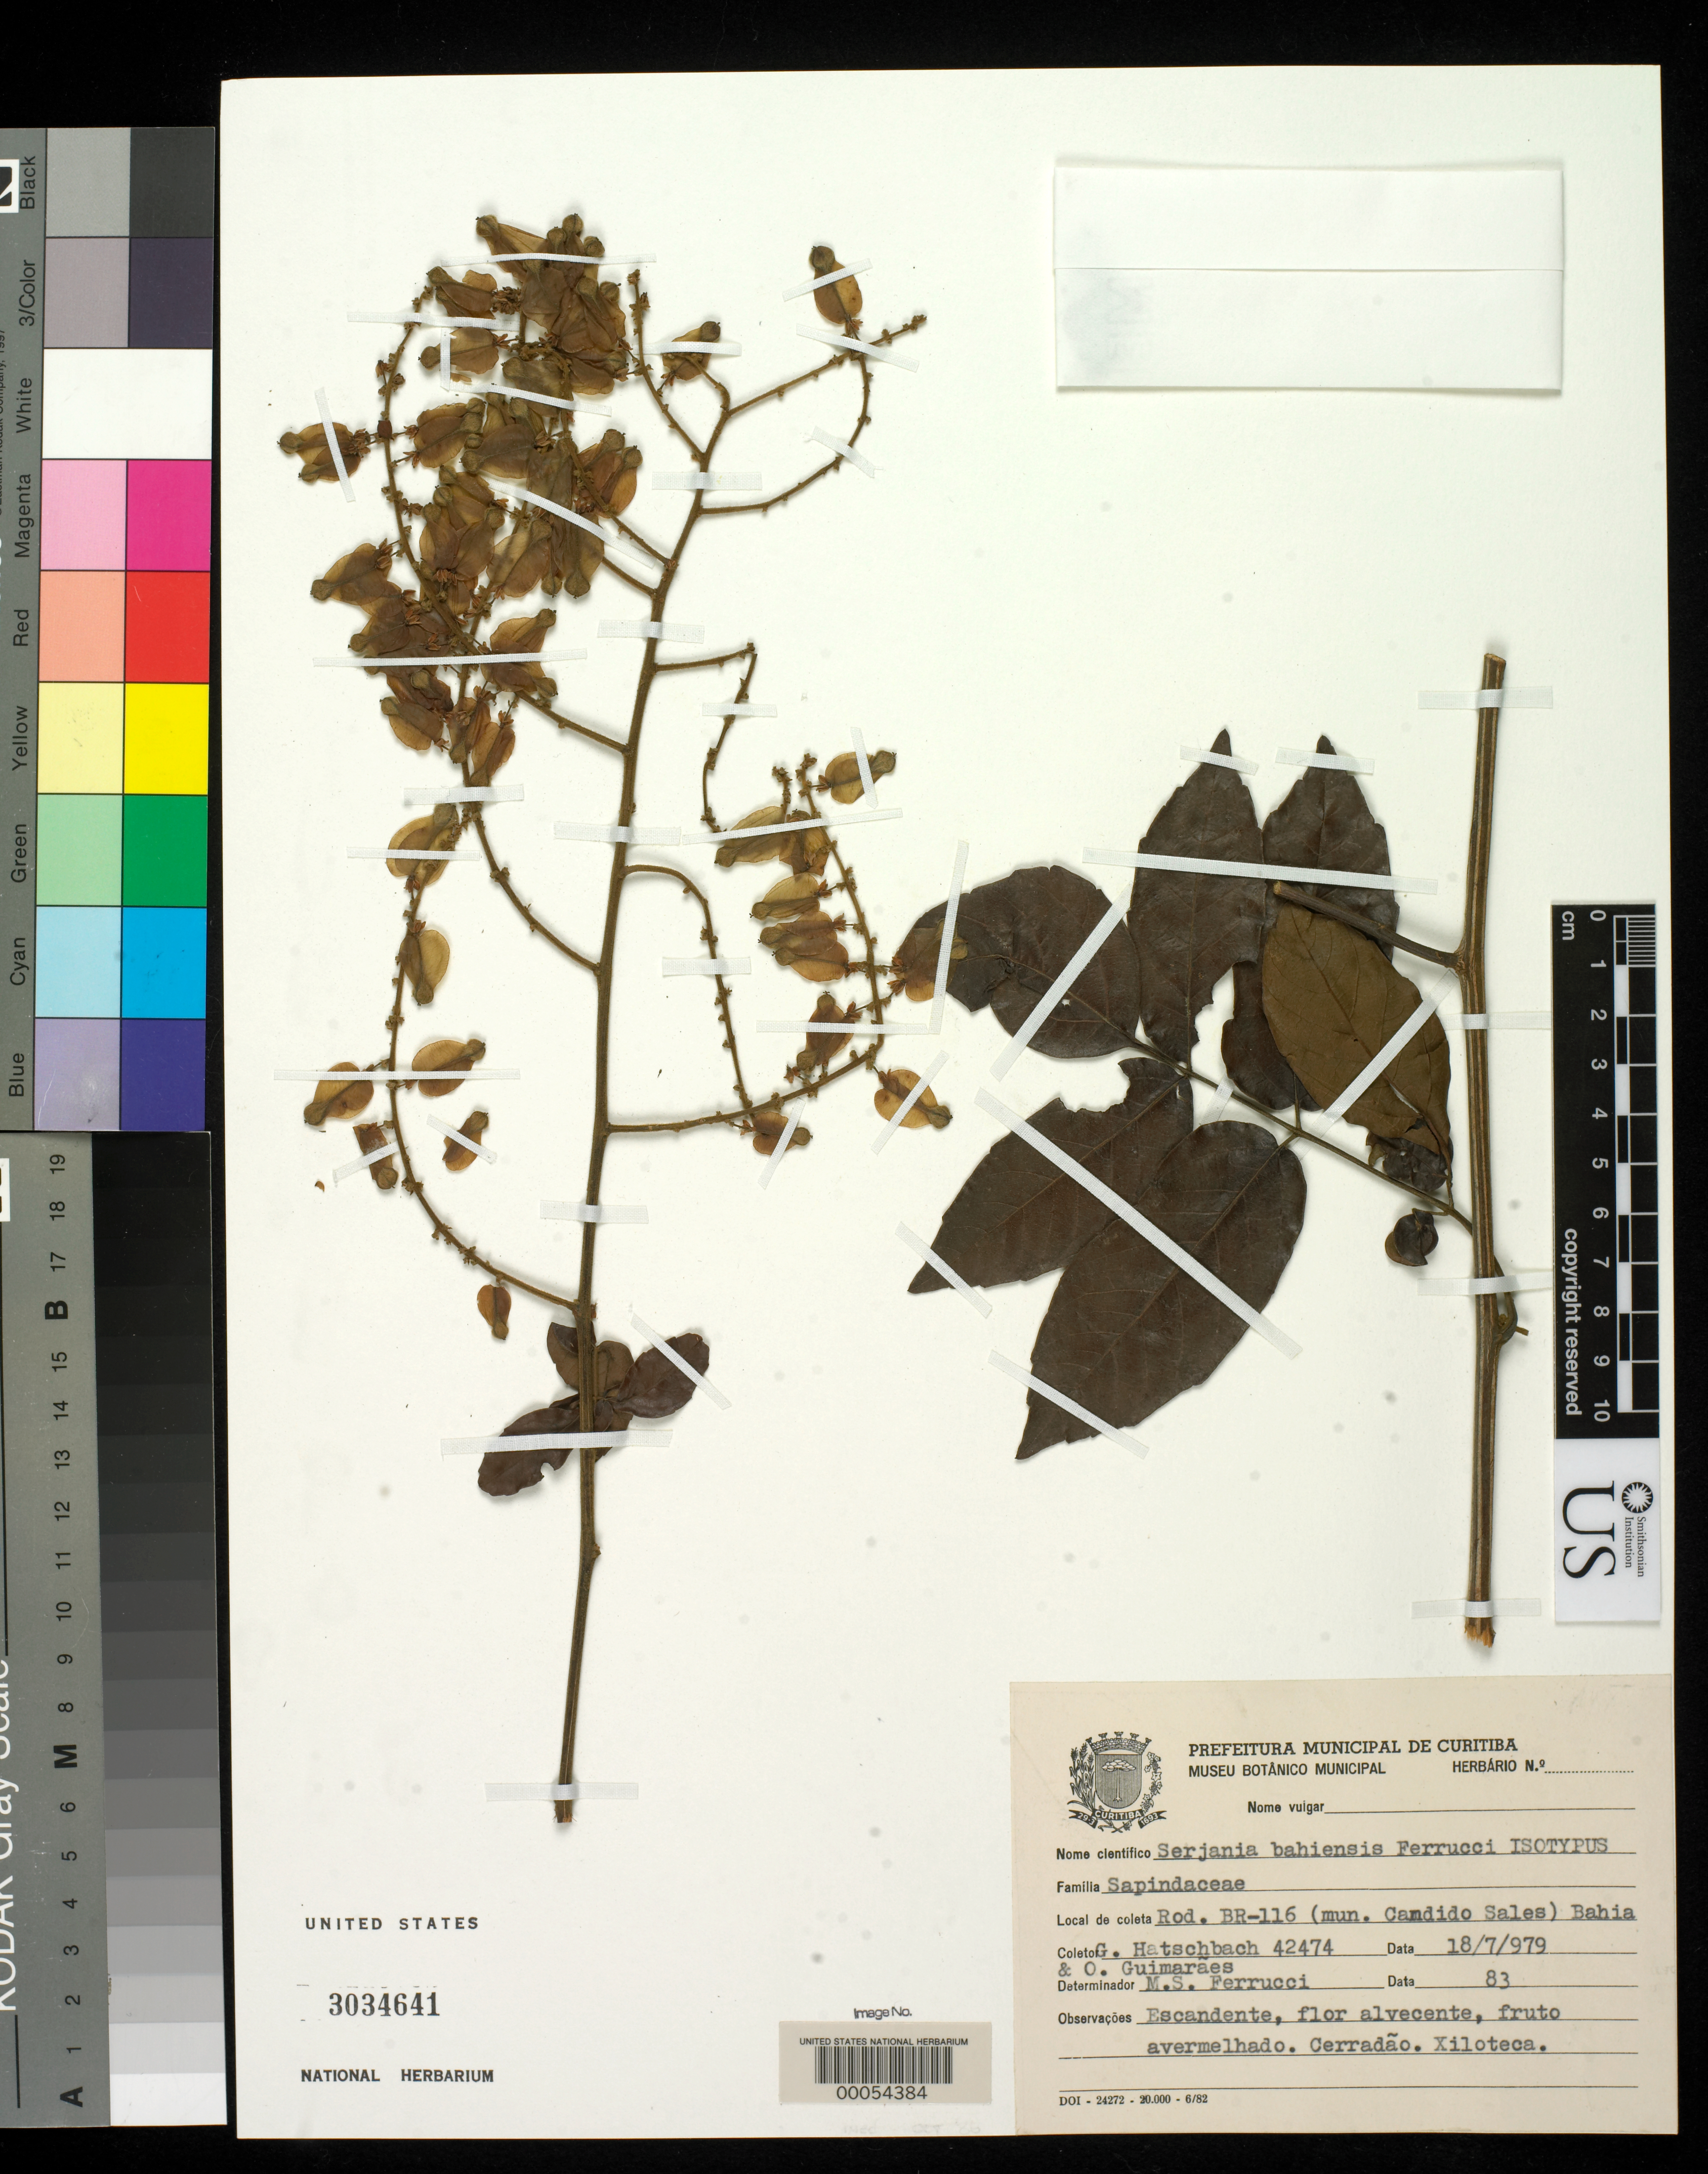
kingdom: Plantae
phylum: Tracheophyta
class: Magnoliopsida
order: Sapindales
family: Sapindaceae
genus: Serjania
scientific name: Serjania bahiana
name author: Ferrucci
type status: Isotype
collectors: G. Hatschbach & O. A. Guimarães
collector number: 42474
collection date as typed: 18 Jul 1979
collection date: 1979-07-18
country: Brazil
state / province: Bahia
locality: Rod. Br-116, Candido Sales municipality.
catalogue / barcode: US 3034641